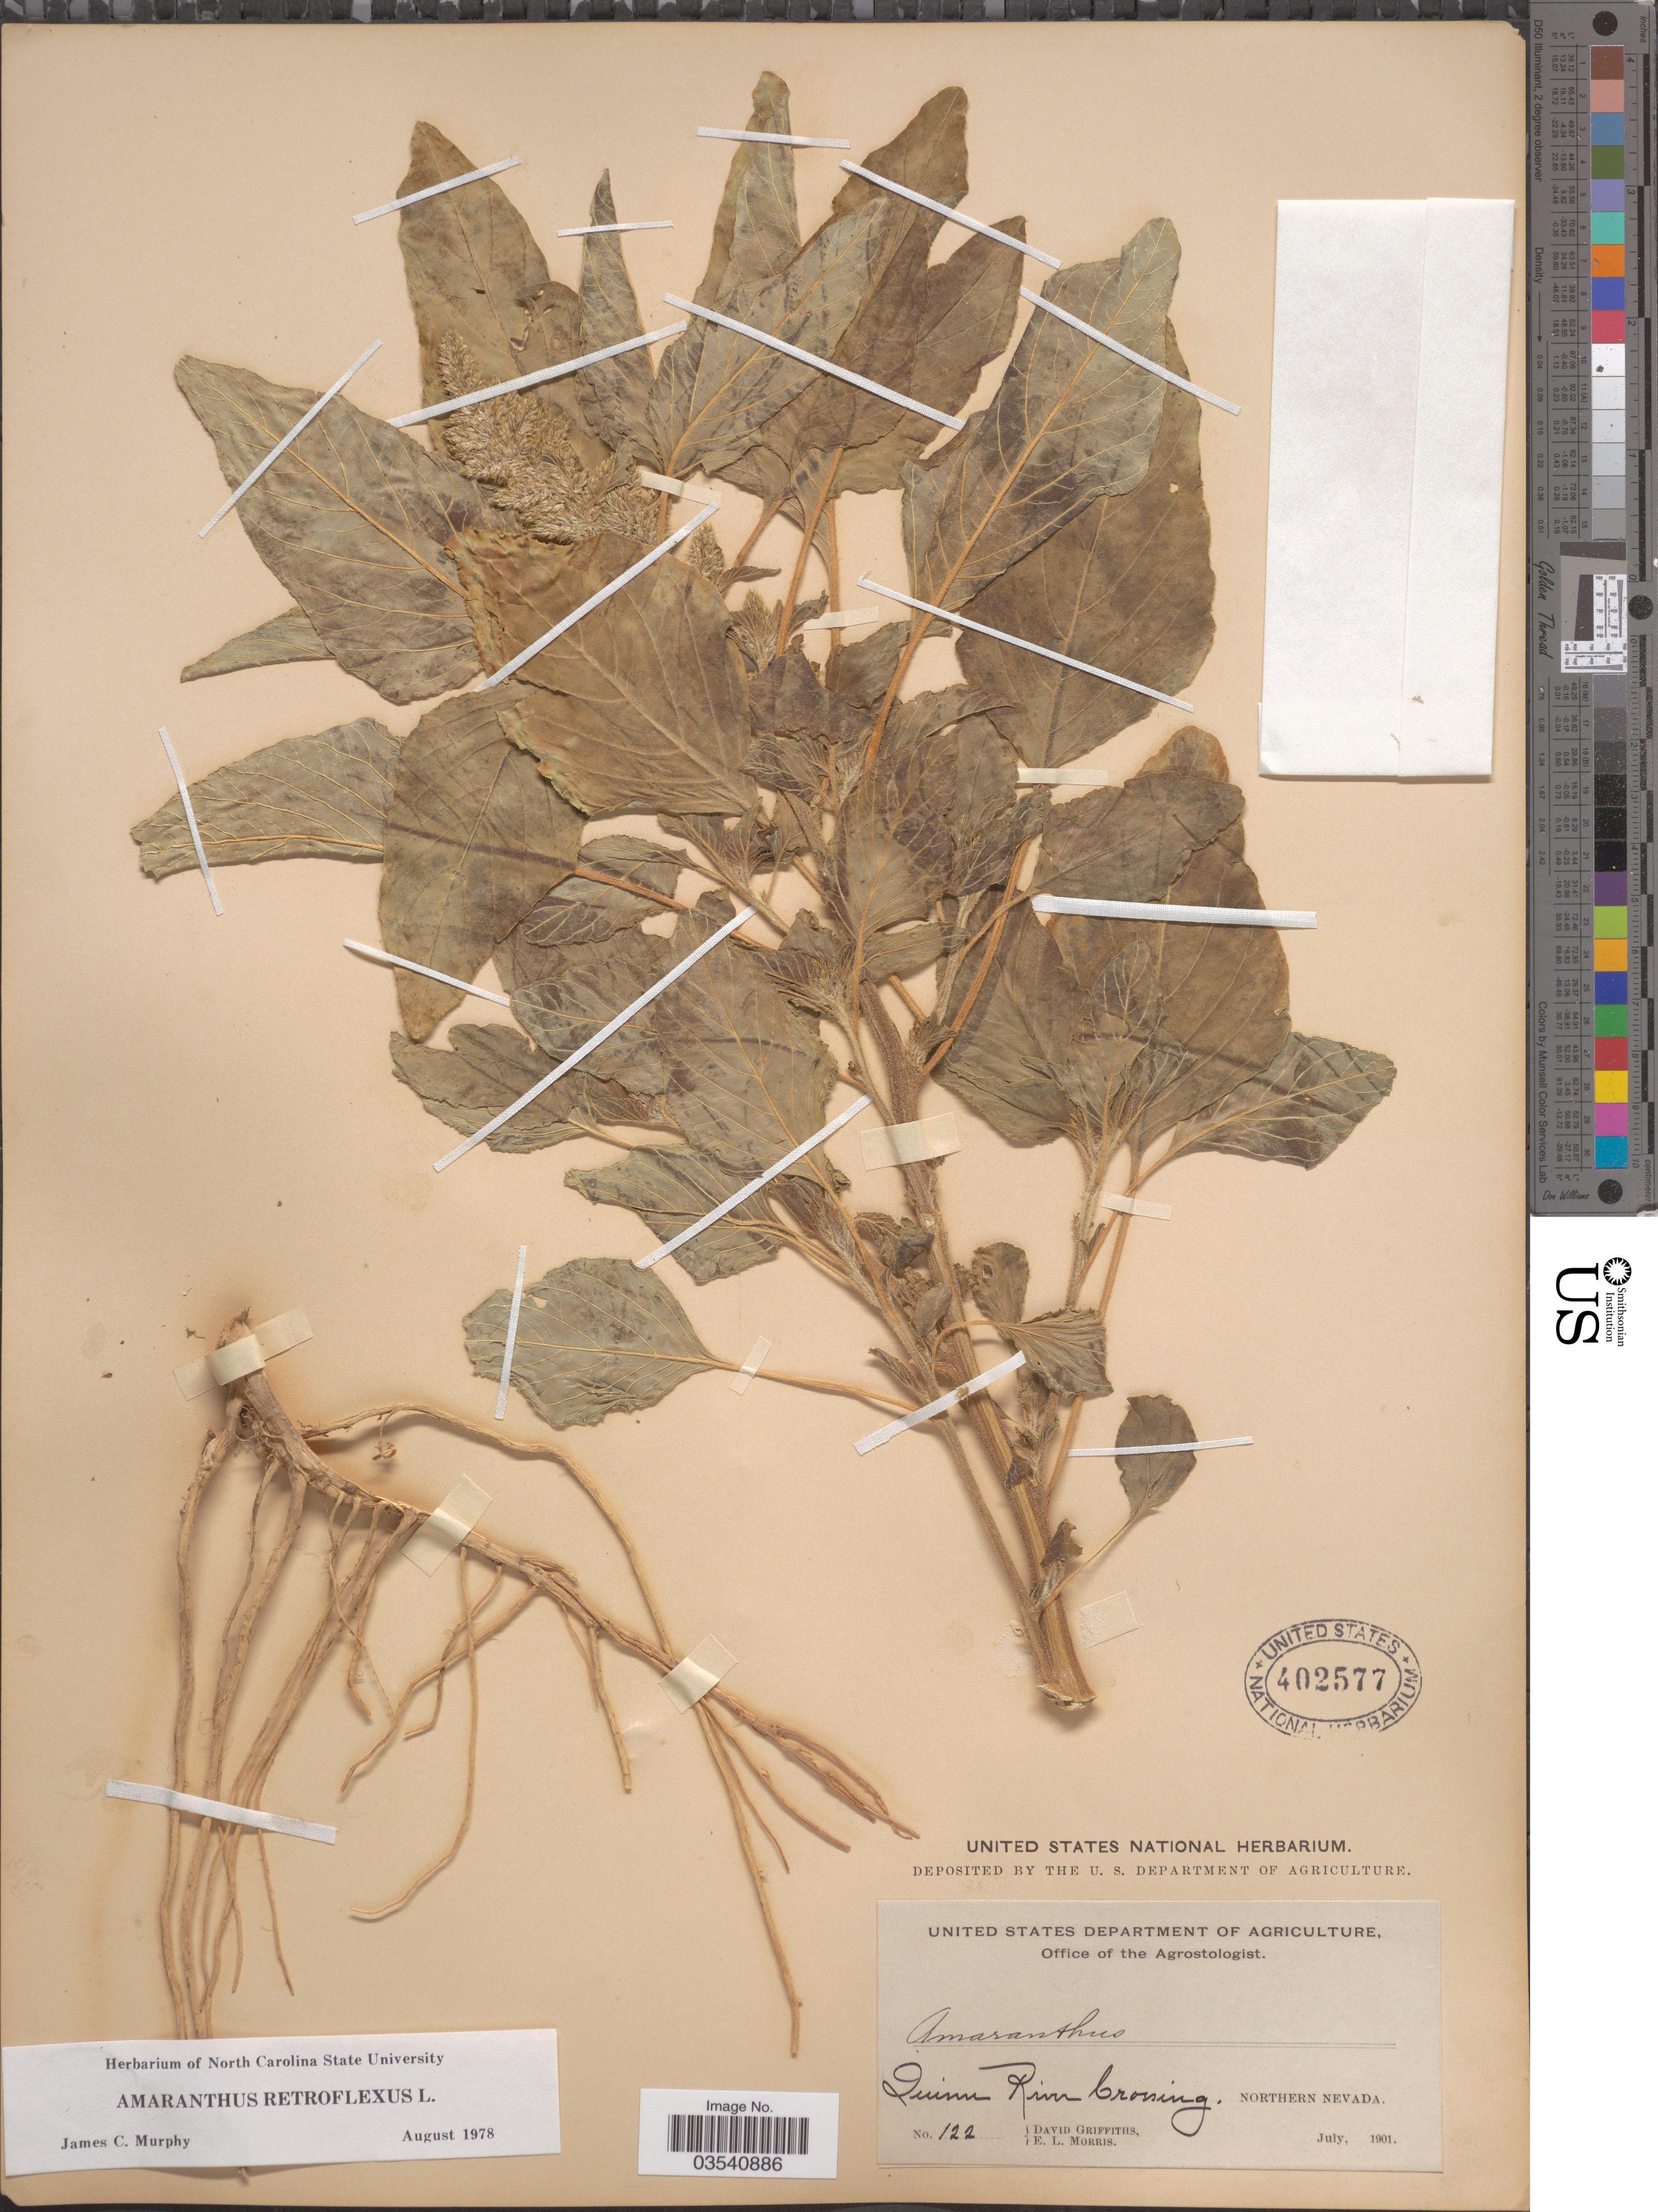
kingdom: Plantae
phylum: Tracheophyta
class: Magnoliopsida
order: Caryophyllales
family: Amaranthaceae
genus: Amaranthus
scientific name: Amaranthus retroflexus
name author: L.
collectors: D. Griffiths & E. Morris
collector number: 122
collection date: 1901-07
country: United States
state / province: Nevada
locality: Quinn River Crossing, Northern Nevada.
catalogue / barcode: US 402577